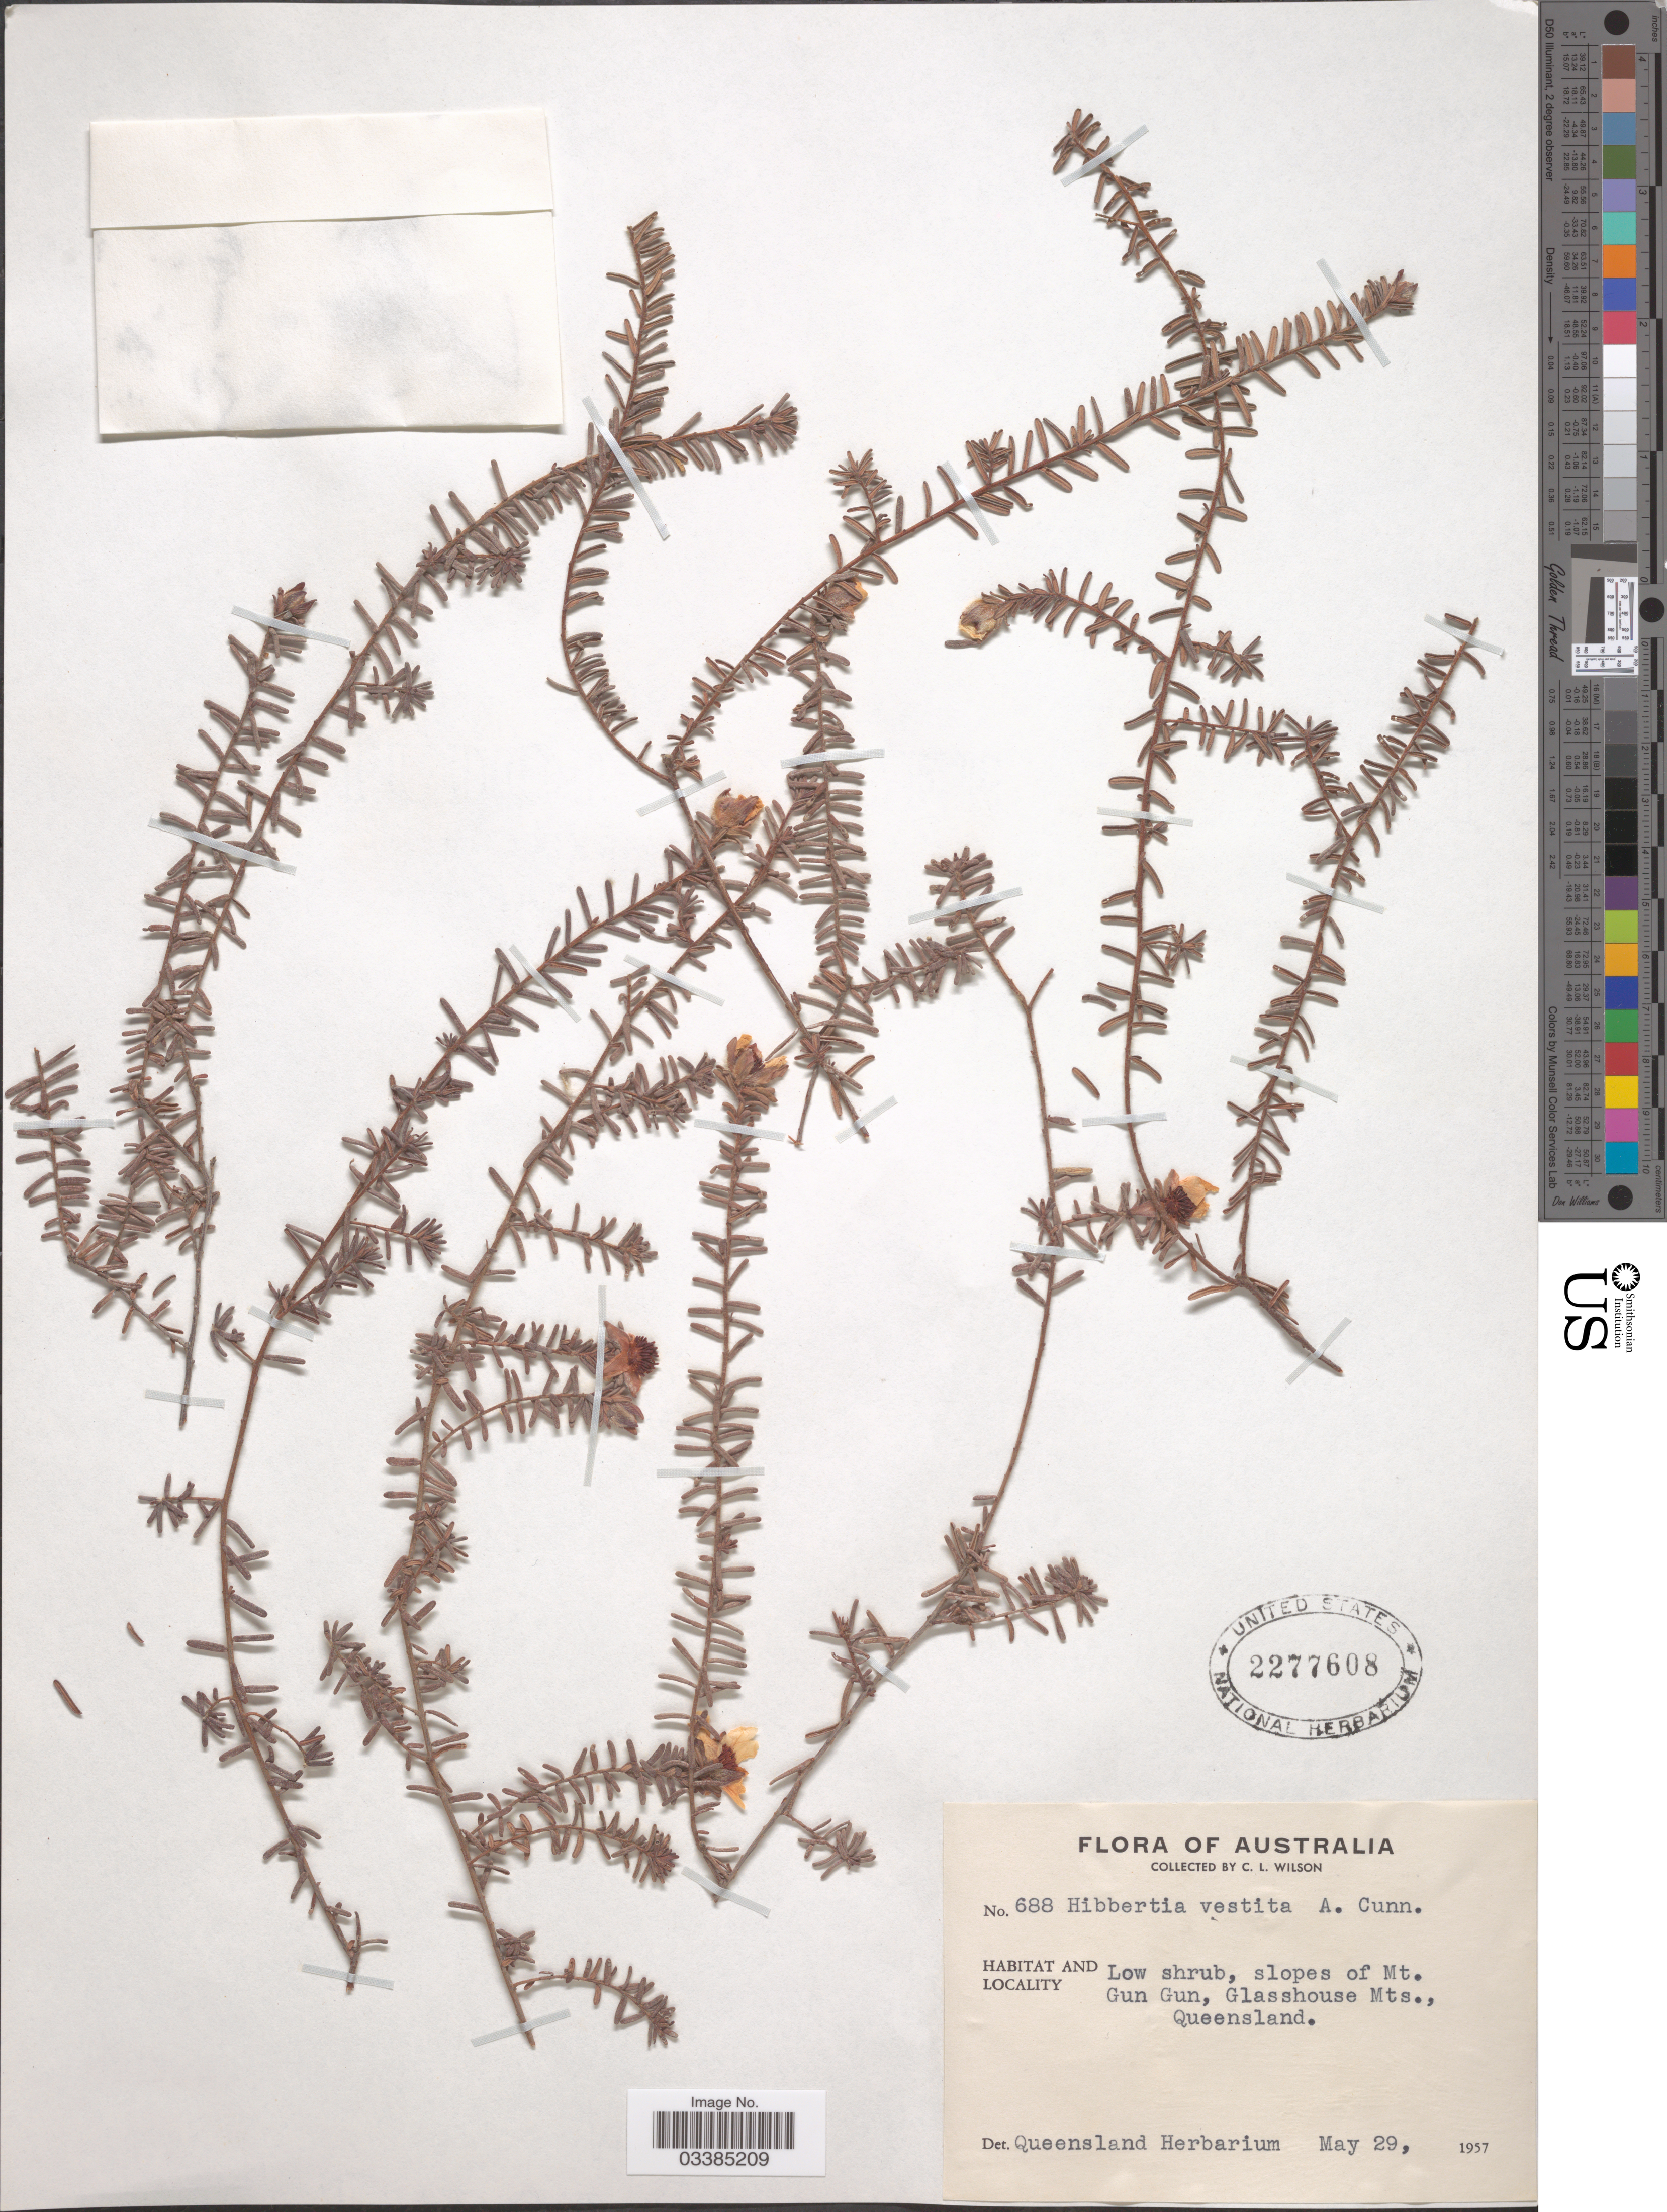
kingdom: Plantae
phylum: Tracheophyta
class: Magnoliopsida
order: Dilleniales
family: Dilleniaceae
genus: Hibbertia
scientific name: Hibbertia vestita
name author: A. Cunn. ex Benth.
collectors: C. L. Wilson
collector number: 688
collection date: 1957-05-29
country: Australia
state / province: Queensland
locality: Slopes of Mt. Gun Gun, Glasshouse Mts.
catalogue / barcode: US 2277608